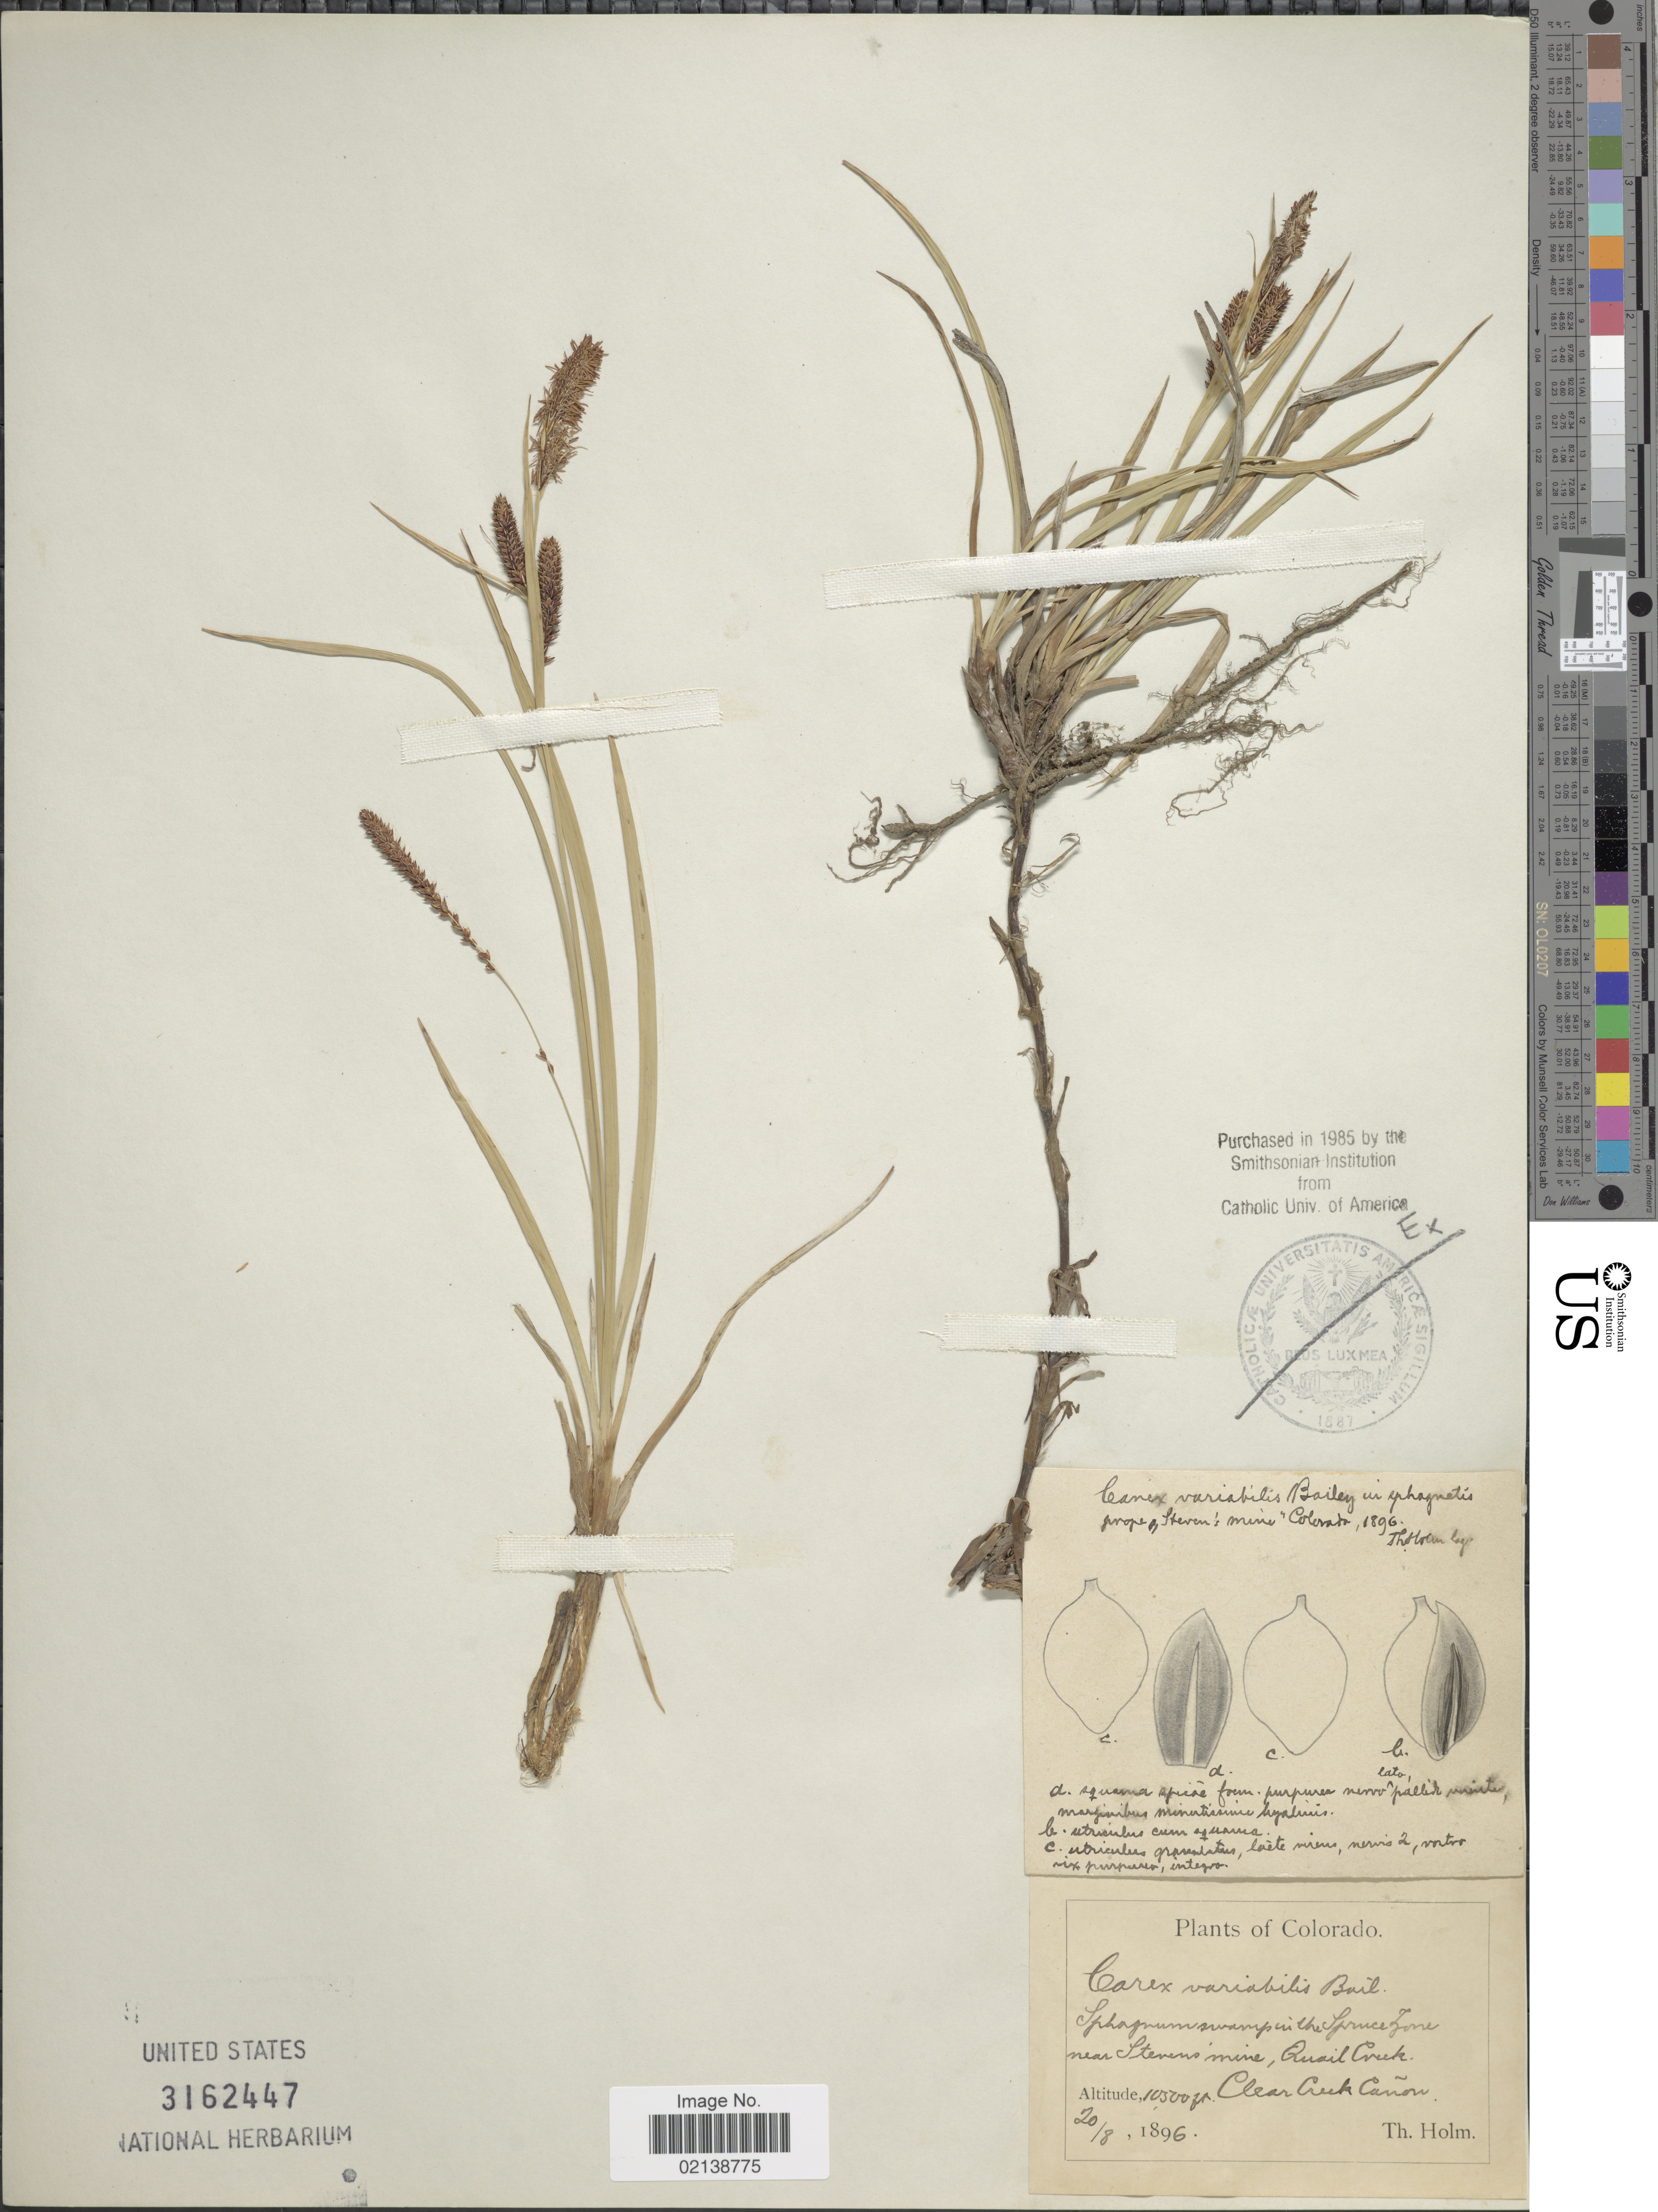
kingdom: Plantae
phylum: Tracheophyta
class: Liliopsida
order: Poales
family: Cyperaceae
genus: Carex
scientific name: Carex aquatilis var. aquatilis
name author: Wahlenb.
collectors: T. Holm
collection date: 1896-08-20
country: United States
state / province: Colorado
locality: Sphagnum swamp in the Spruce Zone near Stevens mine, Quail Creek, Clear Creek Canon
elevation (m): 3200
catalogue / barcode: US 3162447